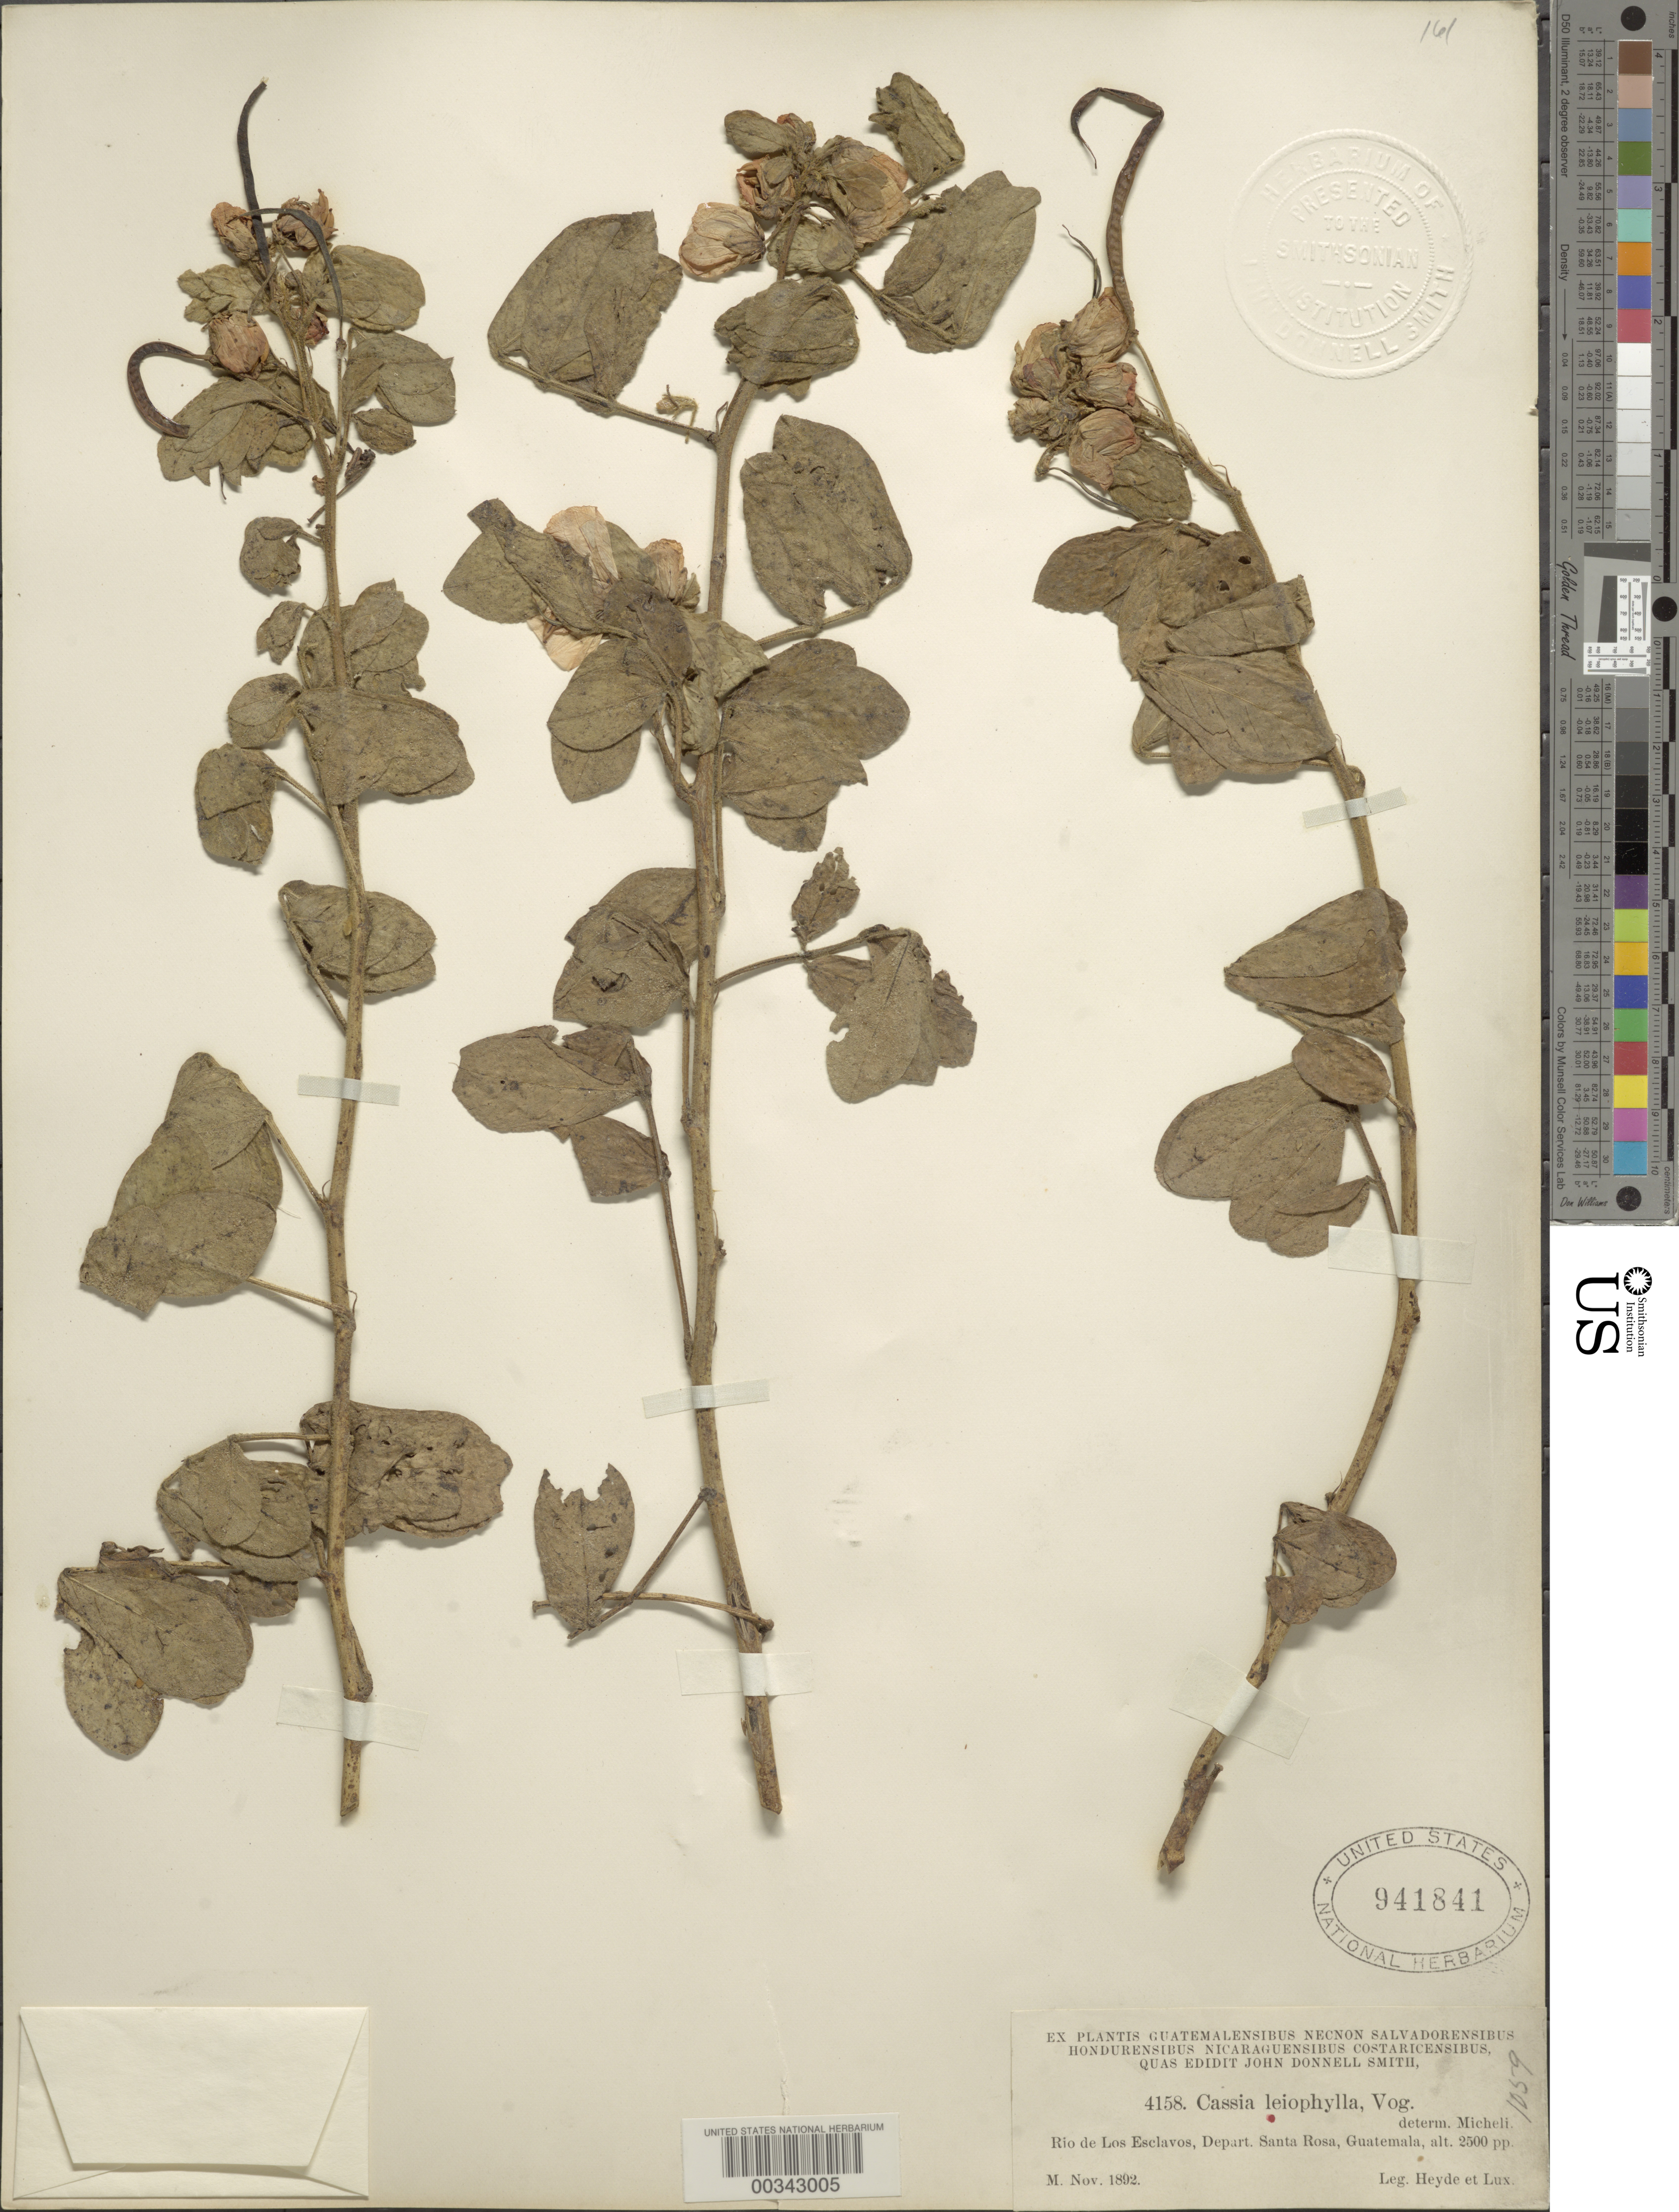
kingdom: Plantae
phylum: Tracheophyta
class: Magnoliopsida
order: Fabales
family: Fabaceae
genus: Senna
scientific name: Senna leiophylla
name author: (Vogel) H.S. Irwin & Barneby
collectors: E. T. Heyde & E. Lux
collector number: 4158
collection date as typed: Nov 1892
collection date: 1892-11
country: Guatemala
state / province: Santa Rosa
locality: Rio de Los Esclavos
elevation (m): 762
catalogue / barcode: US 941841